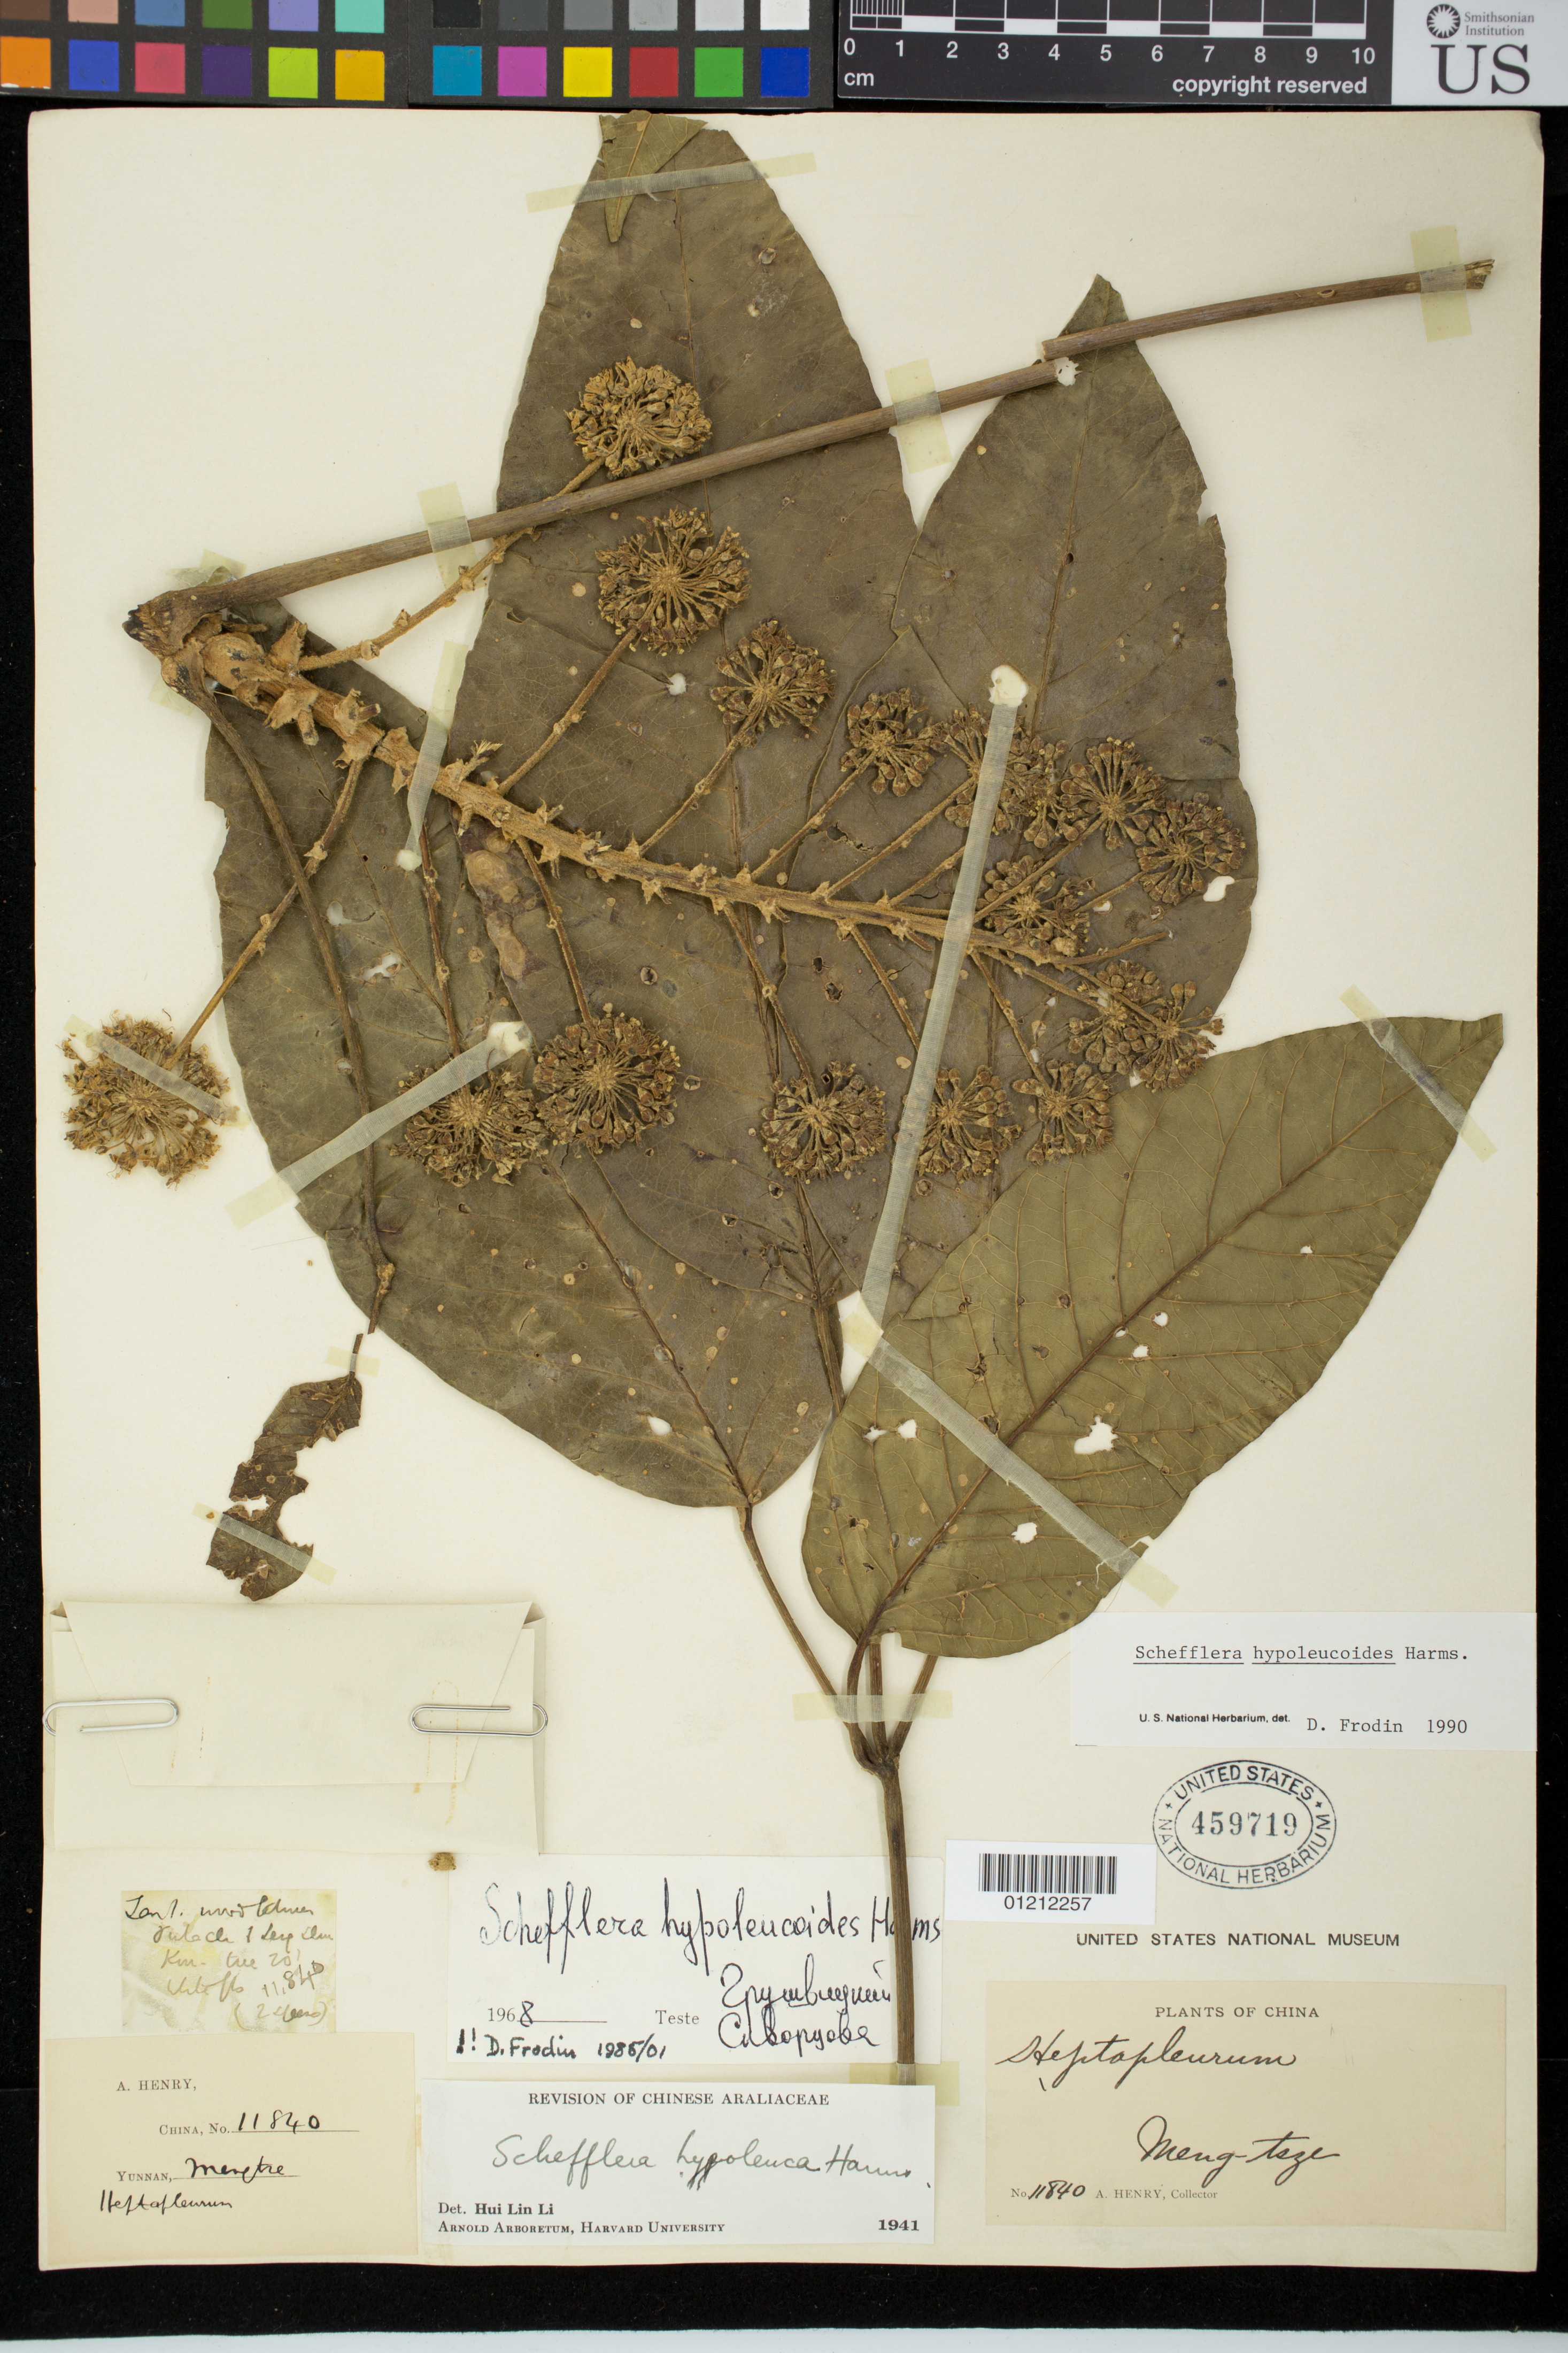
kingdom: Plantae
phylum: Tracheophyta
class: Magnoliopsida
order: Apiales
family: Araliaceae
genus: Schefflera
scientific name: Schefflera hypoleucoides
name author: Harms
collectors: A. Henry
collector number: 11840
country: China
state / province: Yunnan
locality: Meng-tsze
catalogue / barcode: US 459719